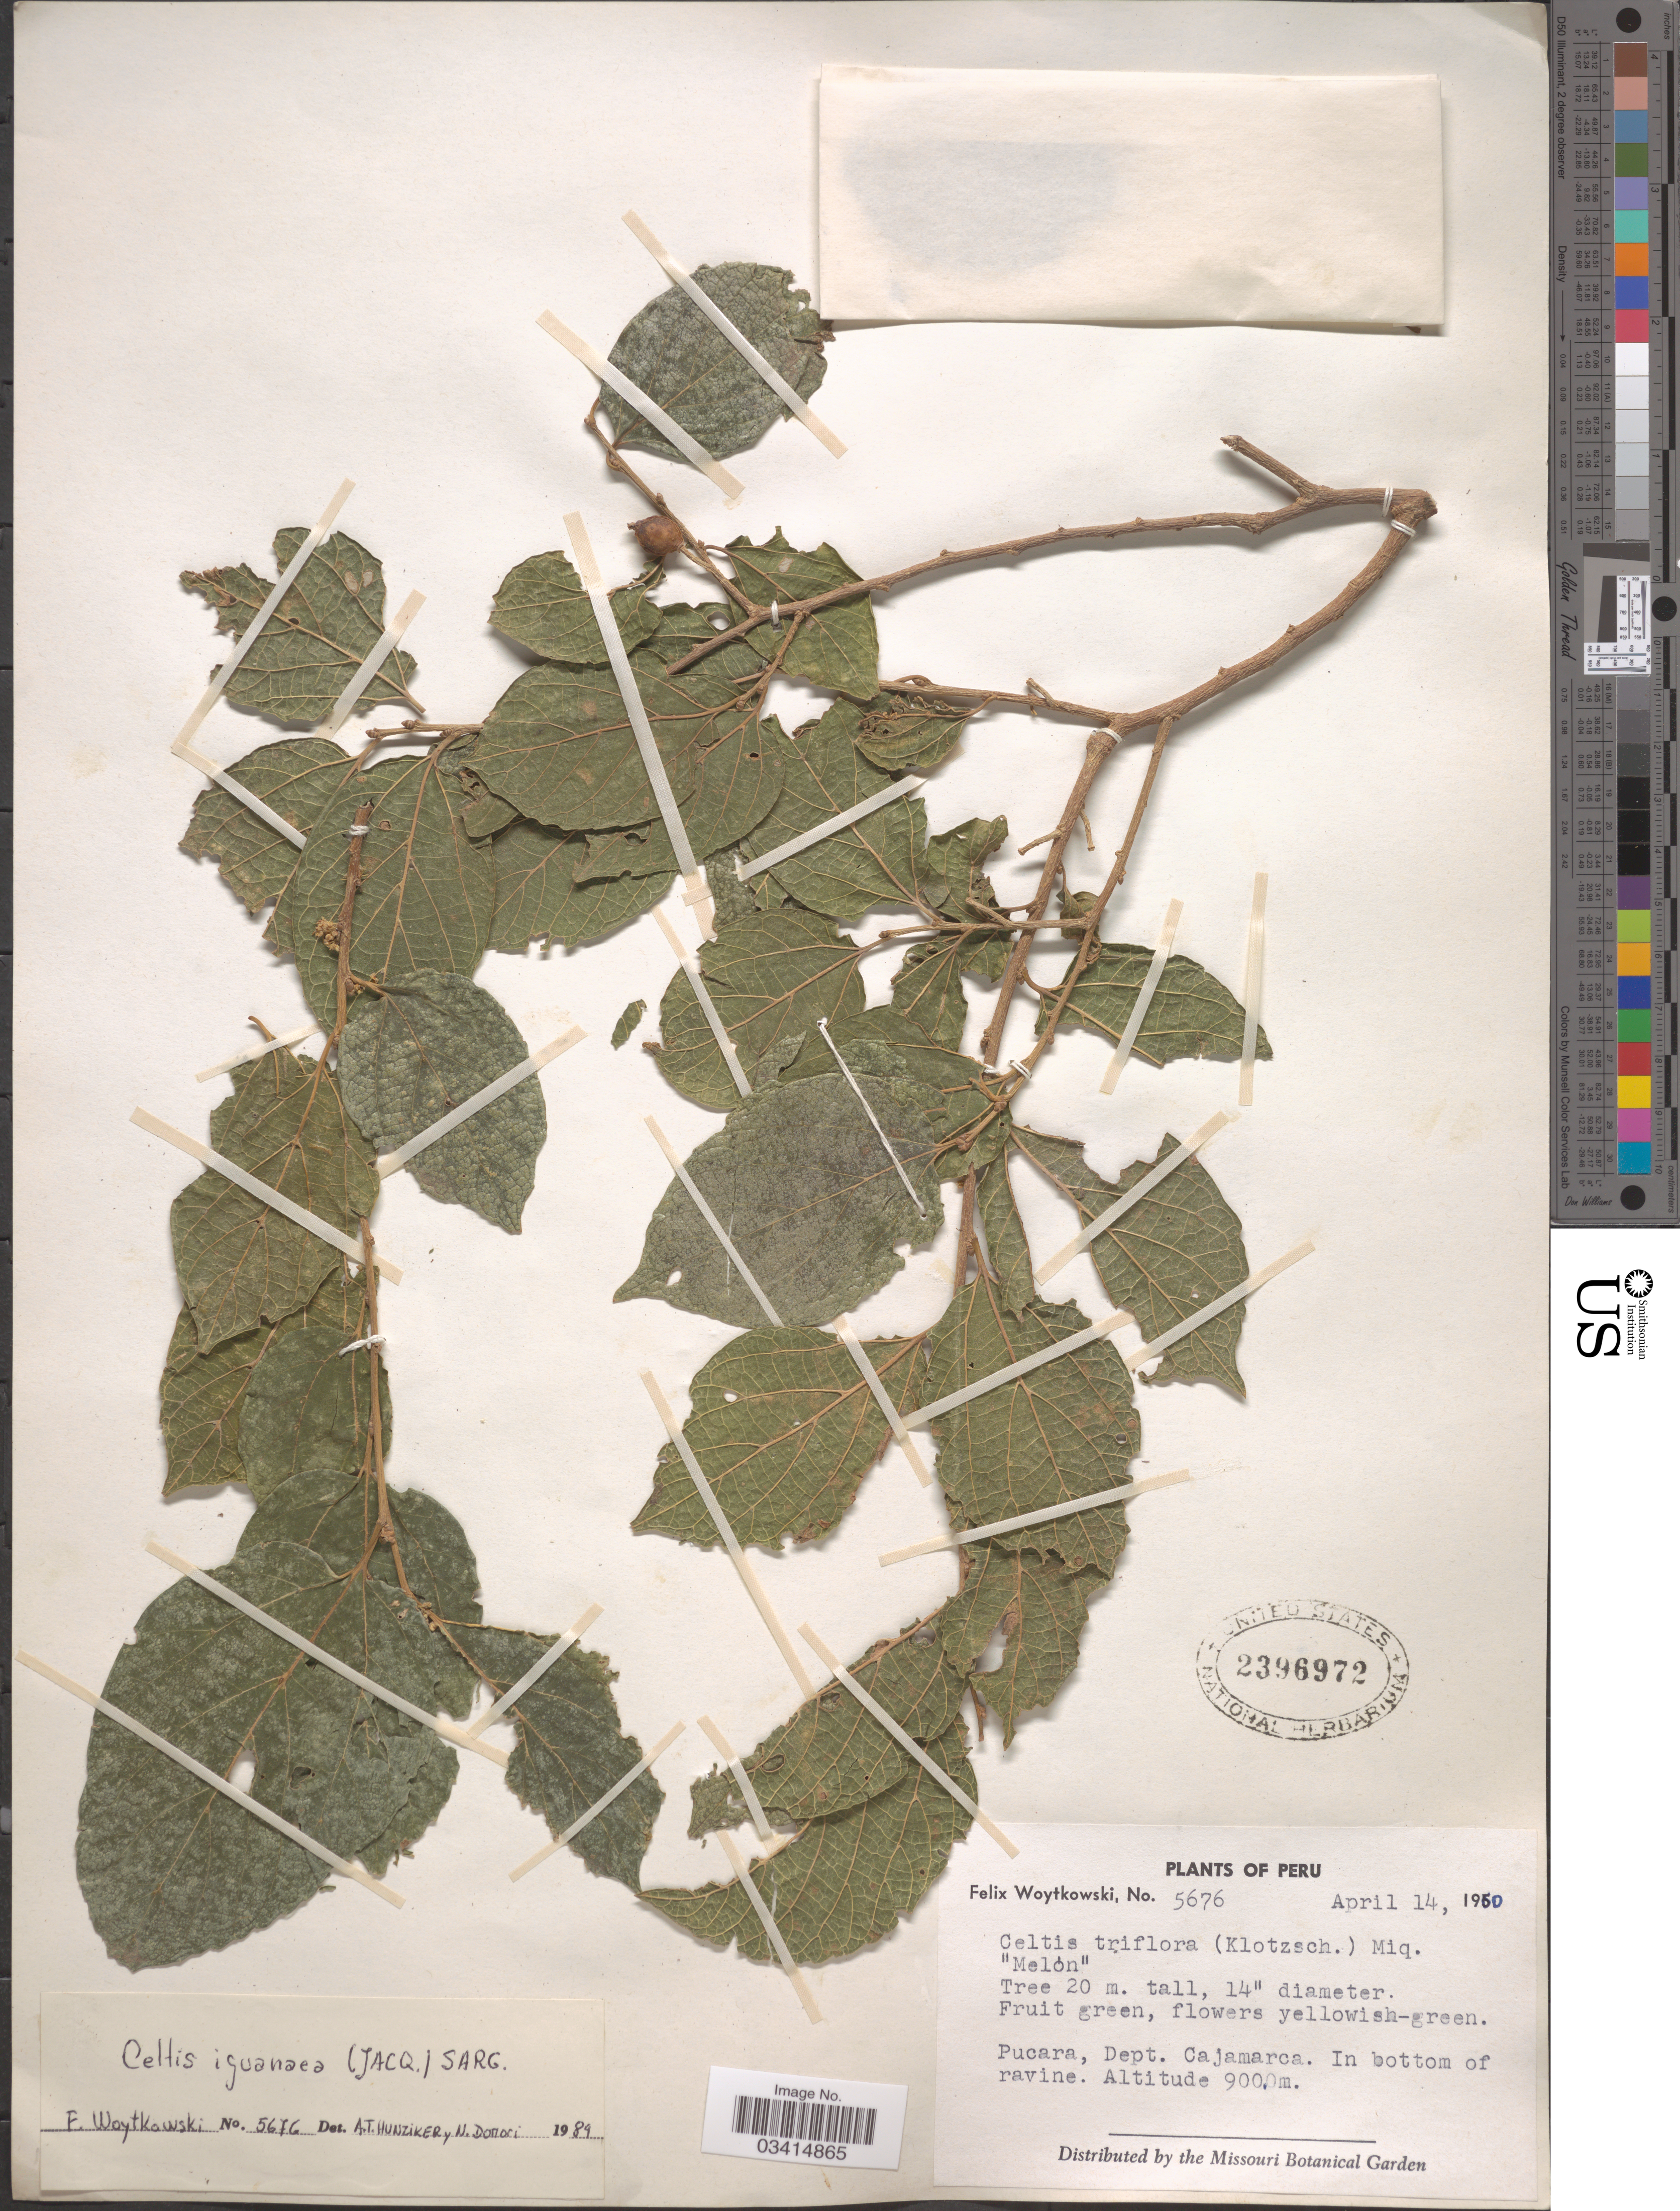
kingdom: Plantae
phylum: Tracheophyta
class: Magnoliopsida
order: Rosales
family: Cannabaceae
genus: Celtis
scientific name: Celtis iguanaea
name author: (Jacq.) Sarg.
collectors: F. Woytkowski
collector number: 5676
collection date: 1960-04-14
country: Peru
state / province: Cajamarca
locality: Pucara, Dept. Cajamarca. In bottom of ravine.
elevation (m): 900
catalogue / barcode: US 2396972